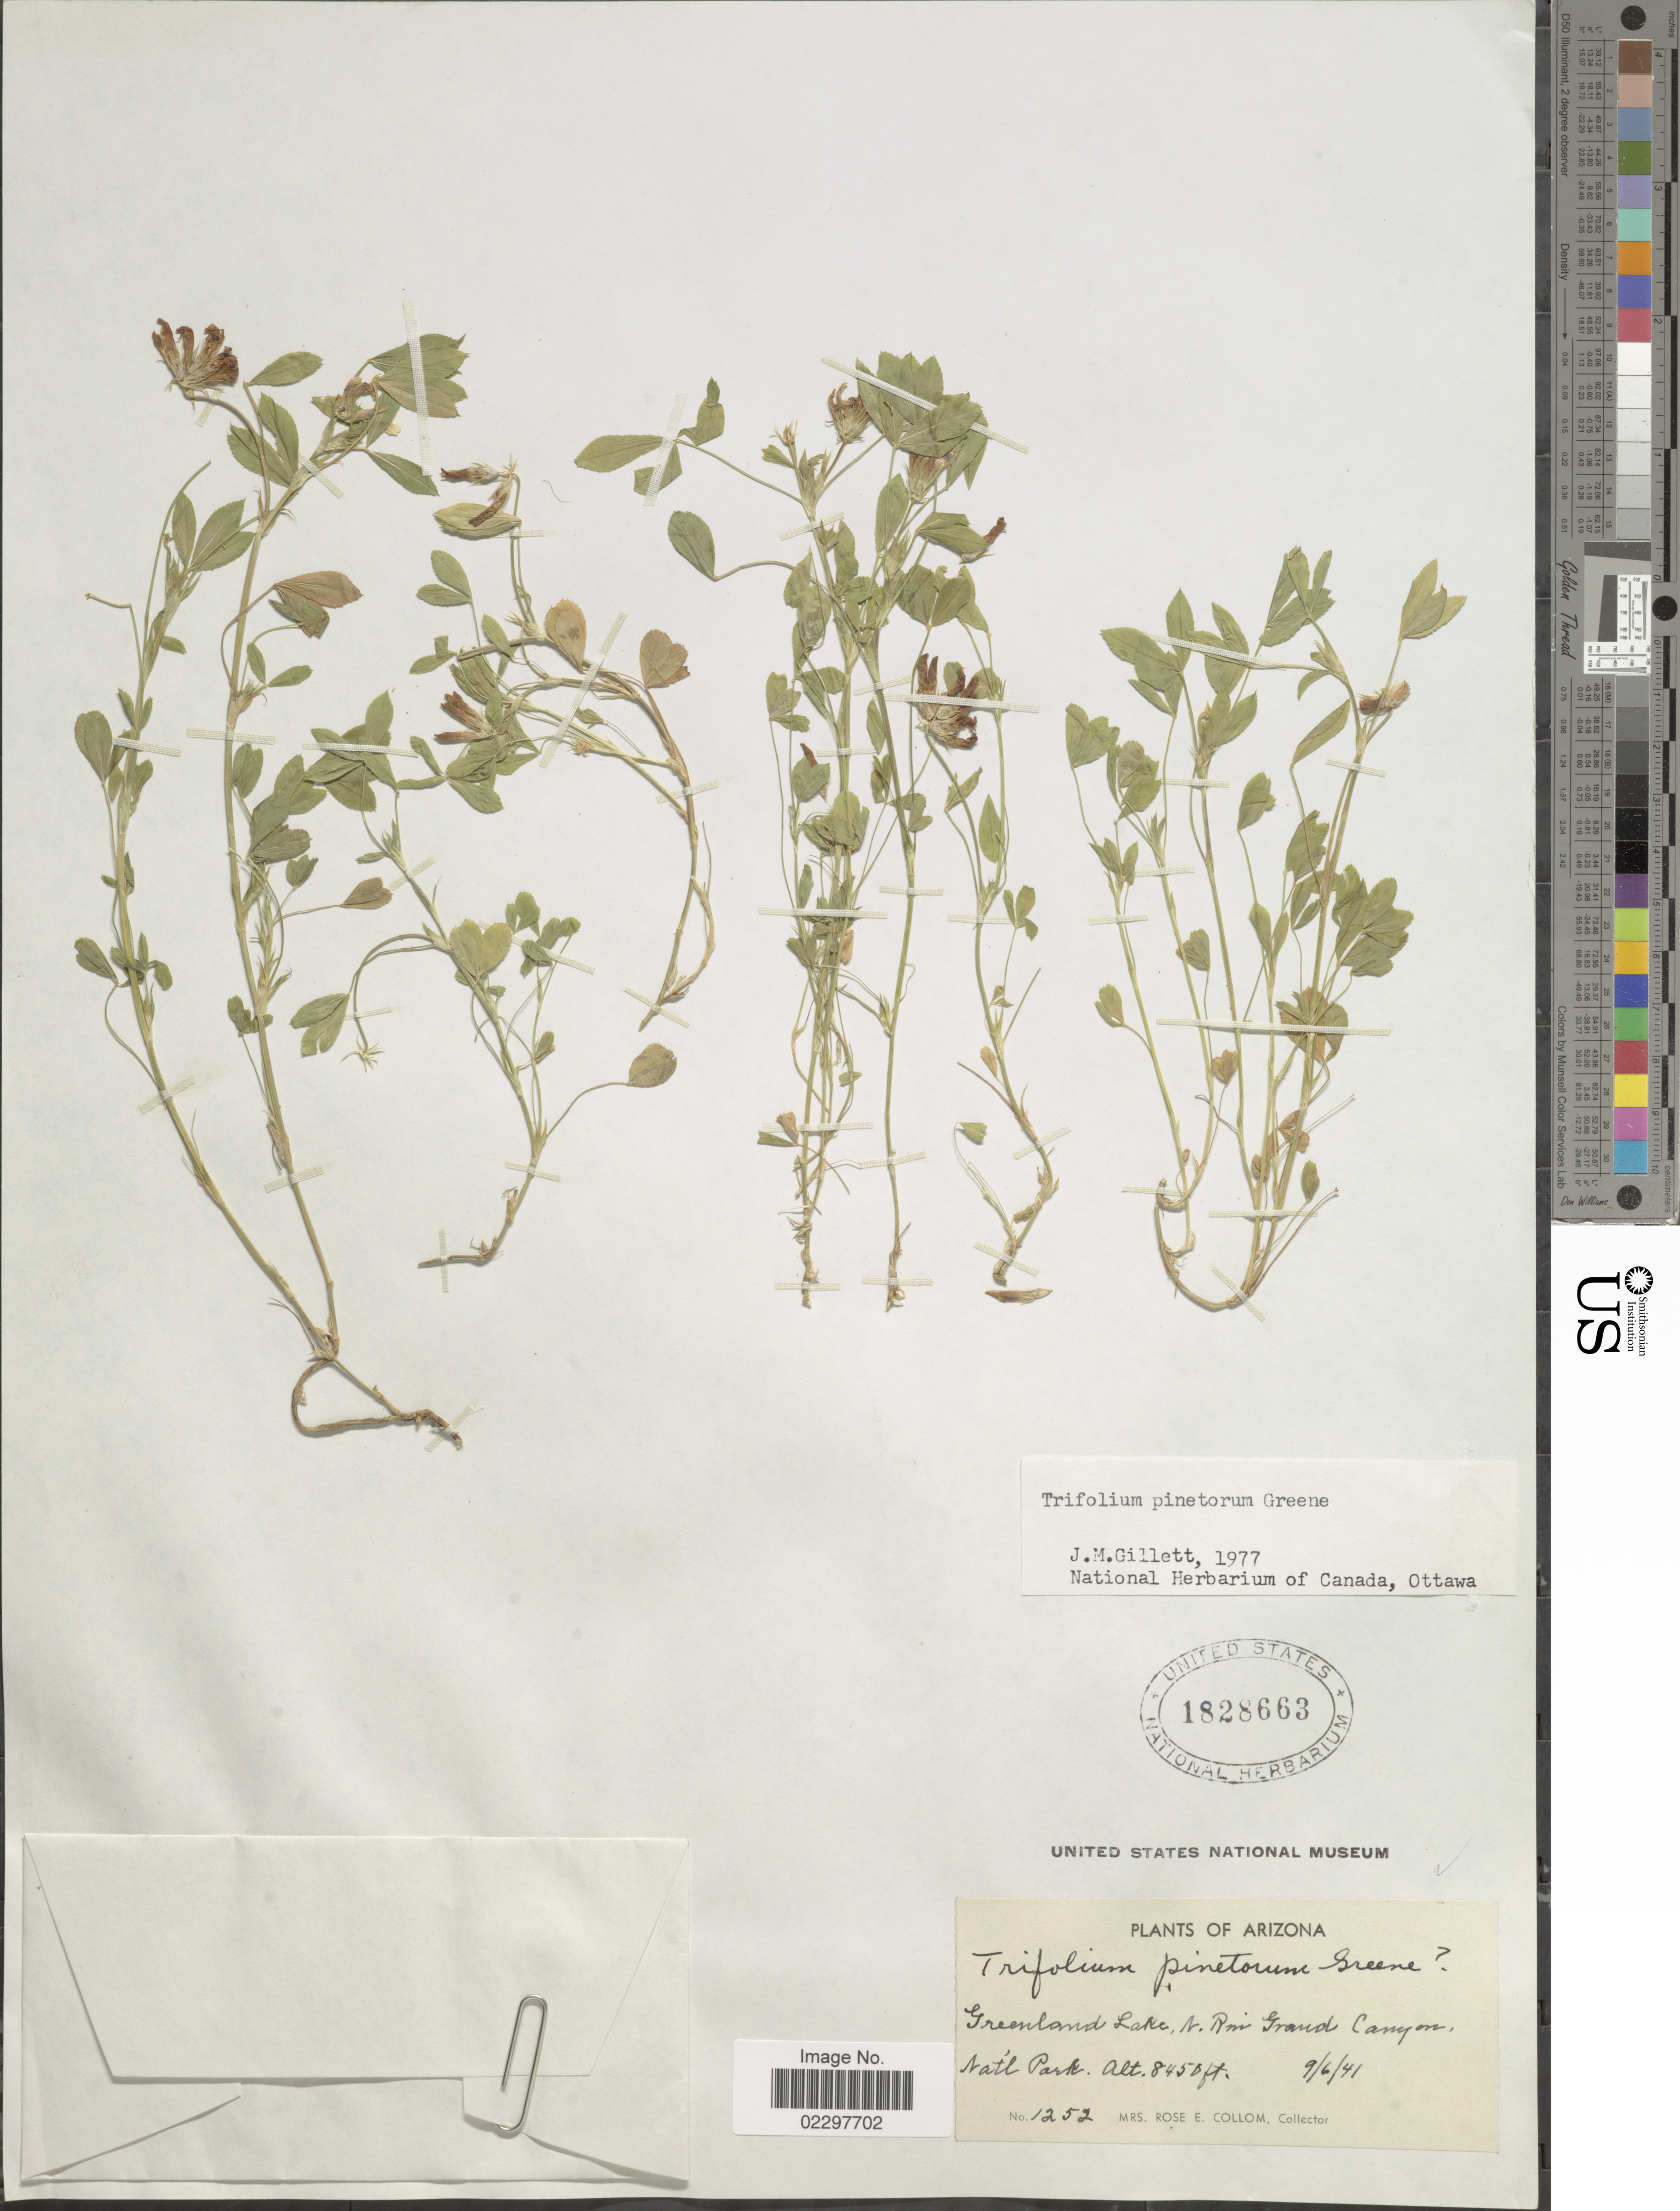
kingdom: Plantae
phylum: Tracheophyta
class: Magnoliopsida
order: Fabales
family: Fabaceae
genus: Trifolium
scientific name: Trifolium pinetorum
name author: Greene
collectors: R. E. Collom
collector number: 1252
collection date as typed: Transcribed d/m/y: 6/9/41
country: United States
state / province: Arizona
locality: Greenland Lake, N Riv Grand Canyon Nat'l Park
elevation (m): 2576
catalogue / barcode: US 1828663